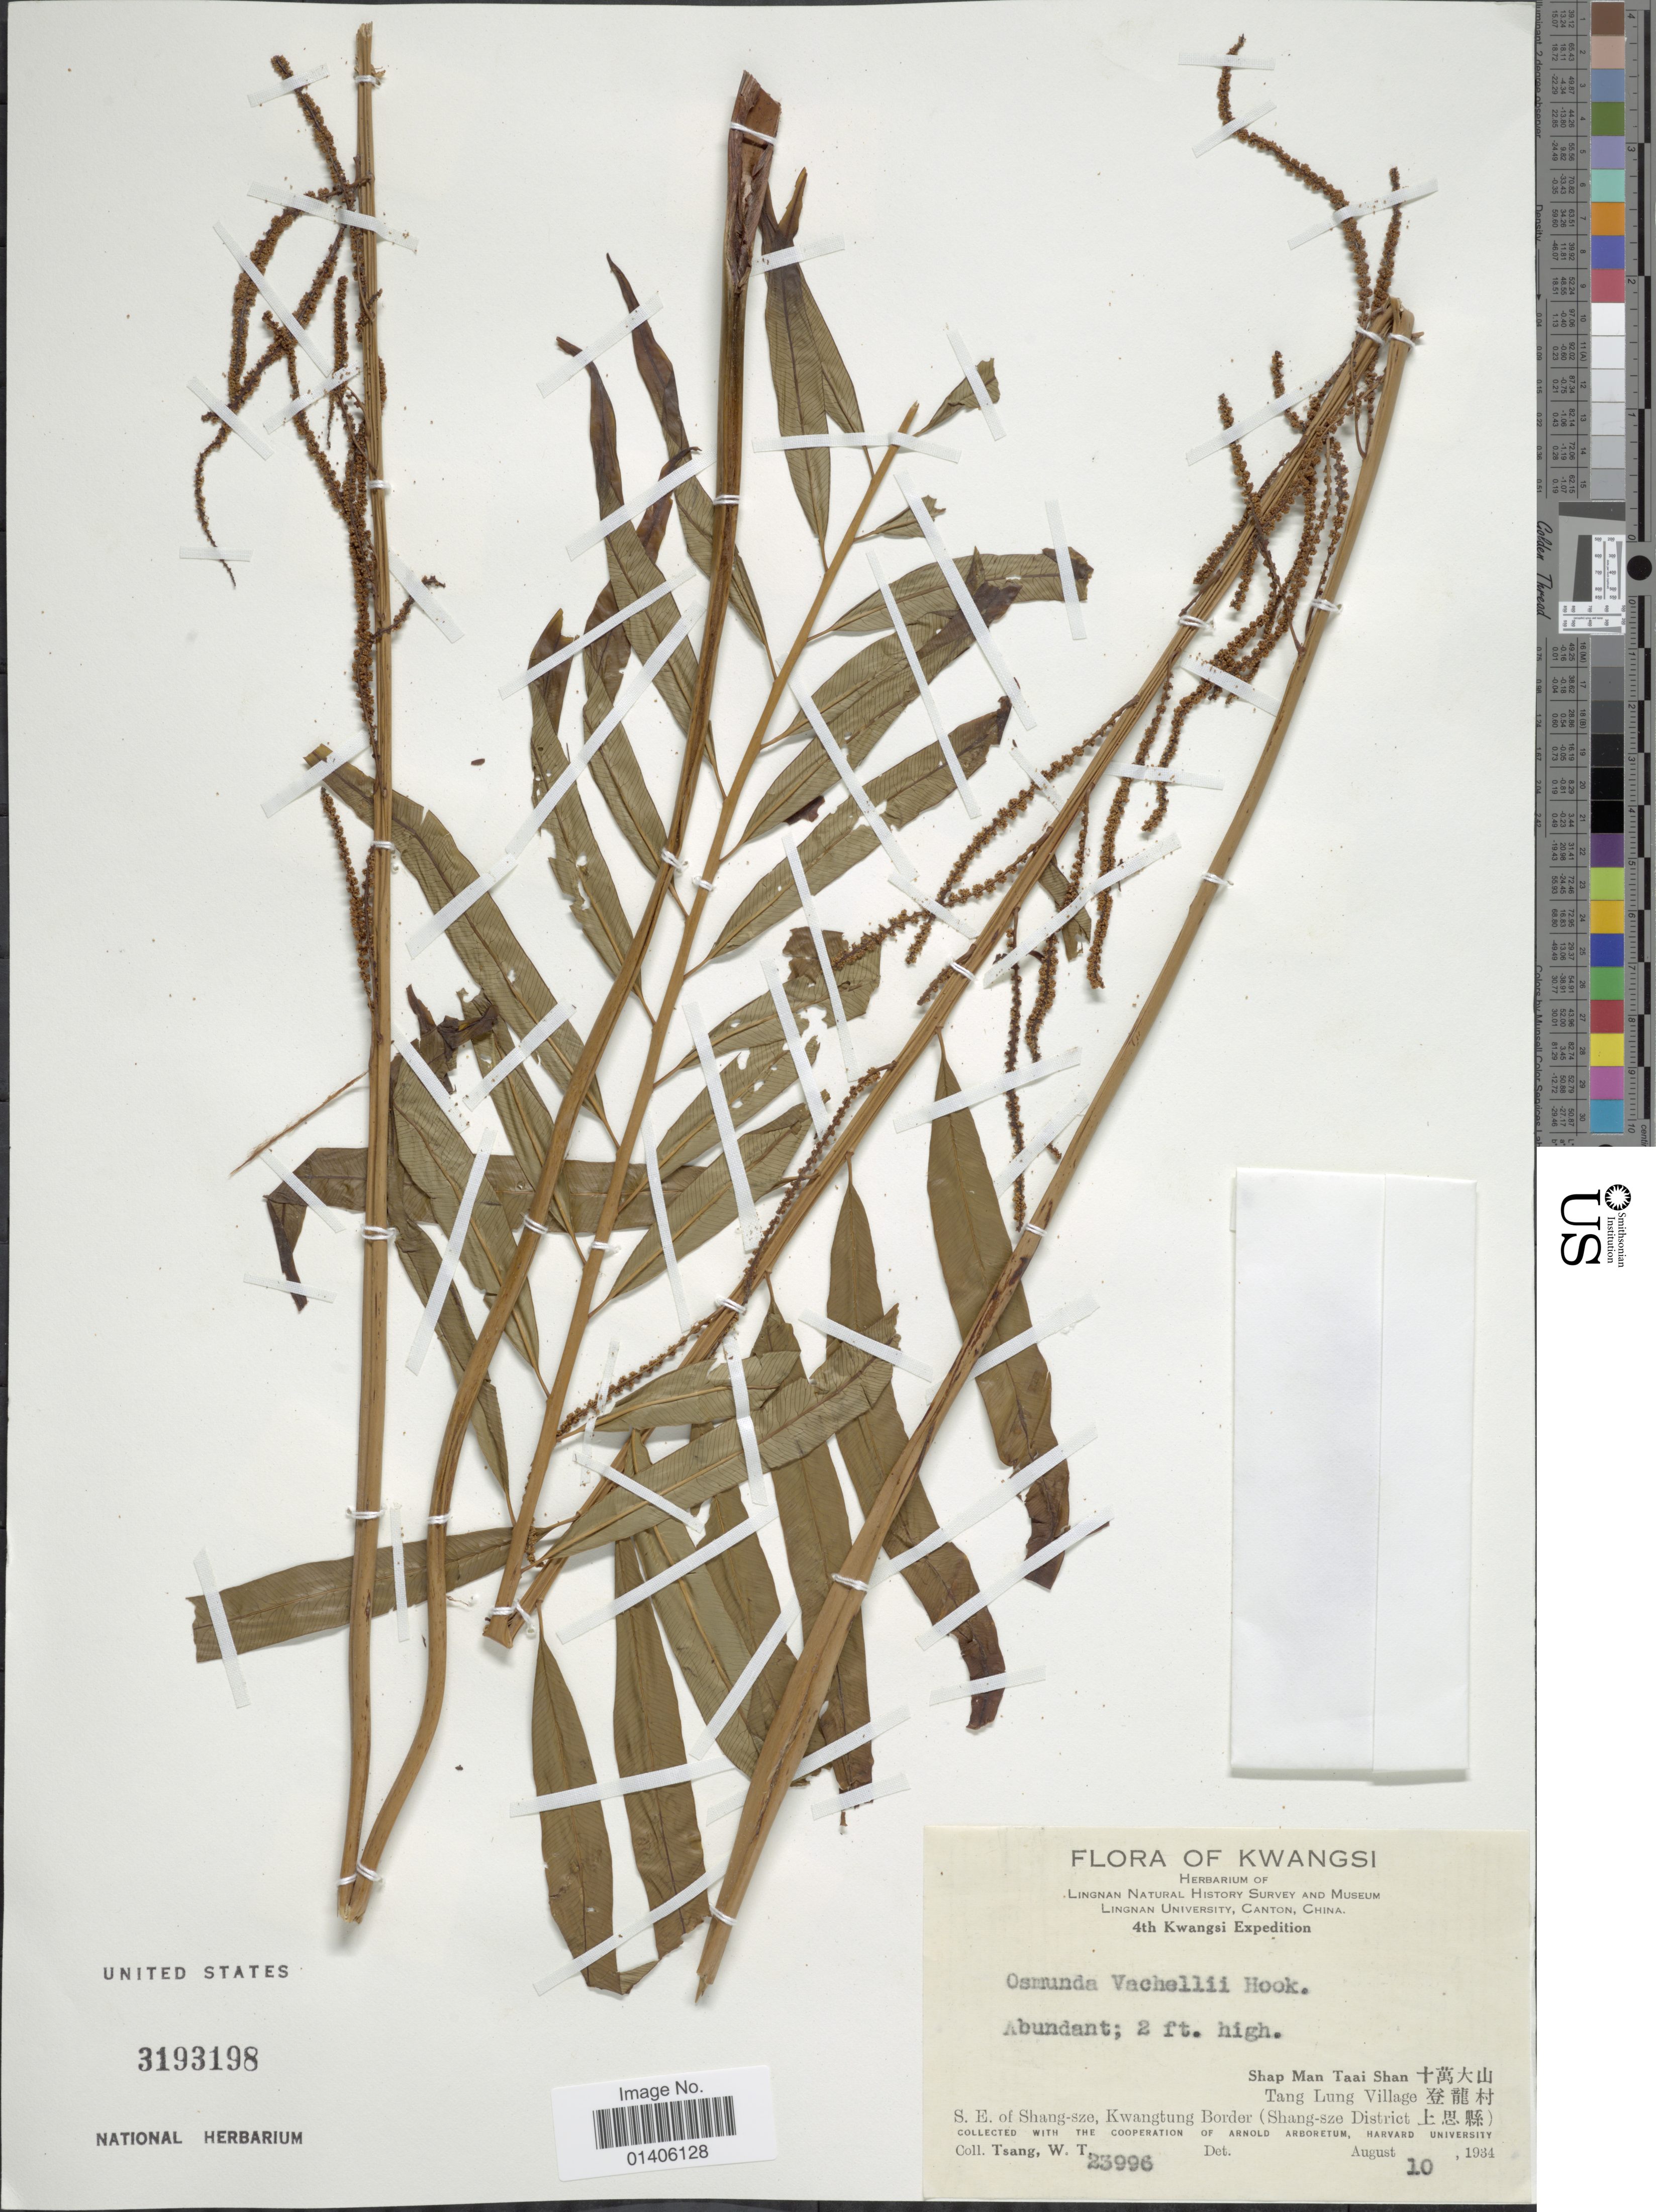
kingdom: Plantae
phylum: Tracheophyta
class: Polypodiopsida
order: Osmundales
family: Osmundaceae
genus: Osmunda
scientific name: Osmunda vachellii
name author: Hook.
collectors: W. T. Tsang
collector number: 23996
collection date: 1934-08-10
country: China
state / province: Guangdong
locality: Kwangsi, Shap Man Taai Shan X, Tang Lung Village X, S.E. of Shang-sze, Kwangtung Border (Shang-sze District X)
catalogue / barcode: US 3193198